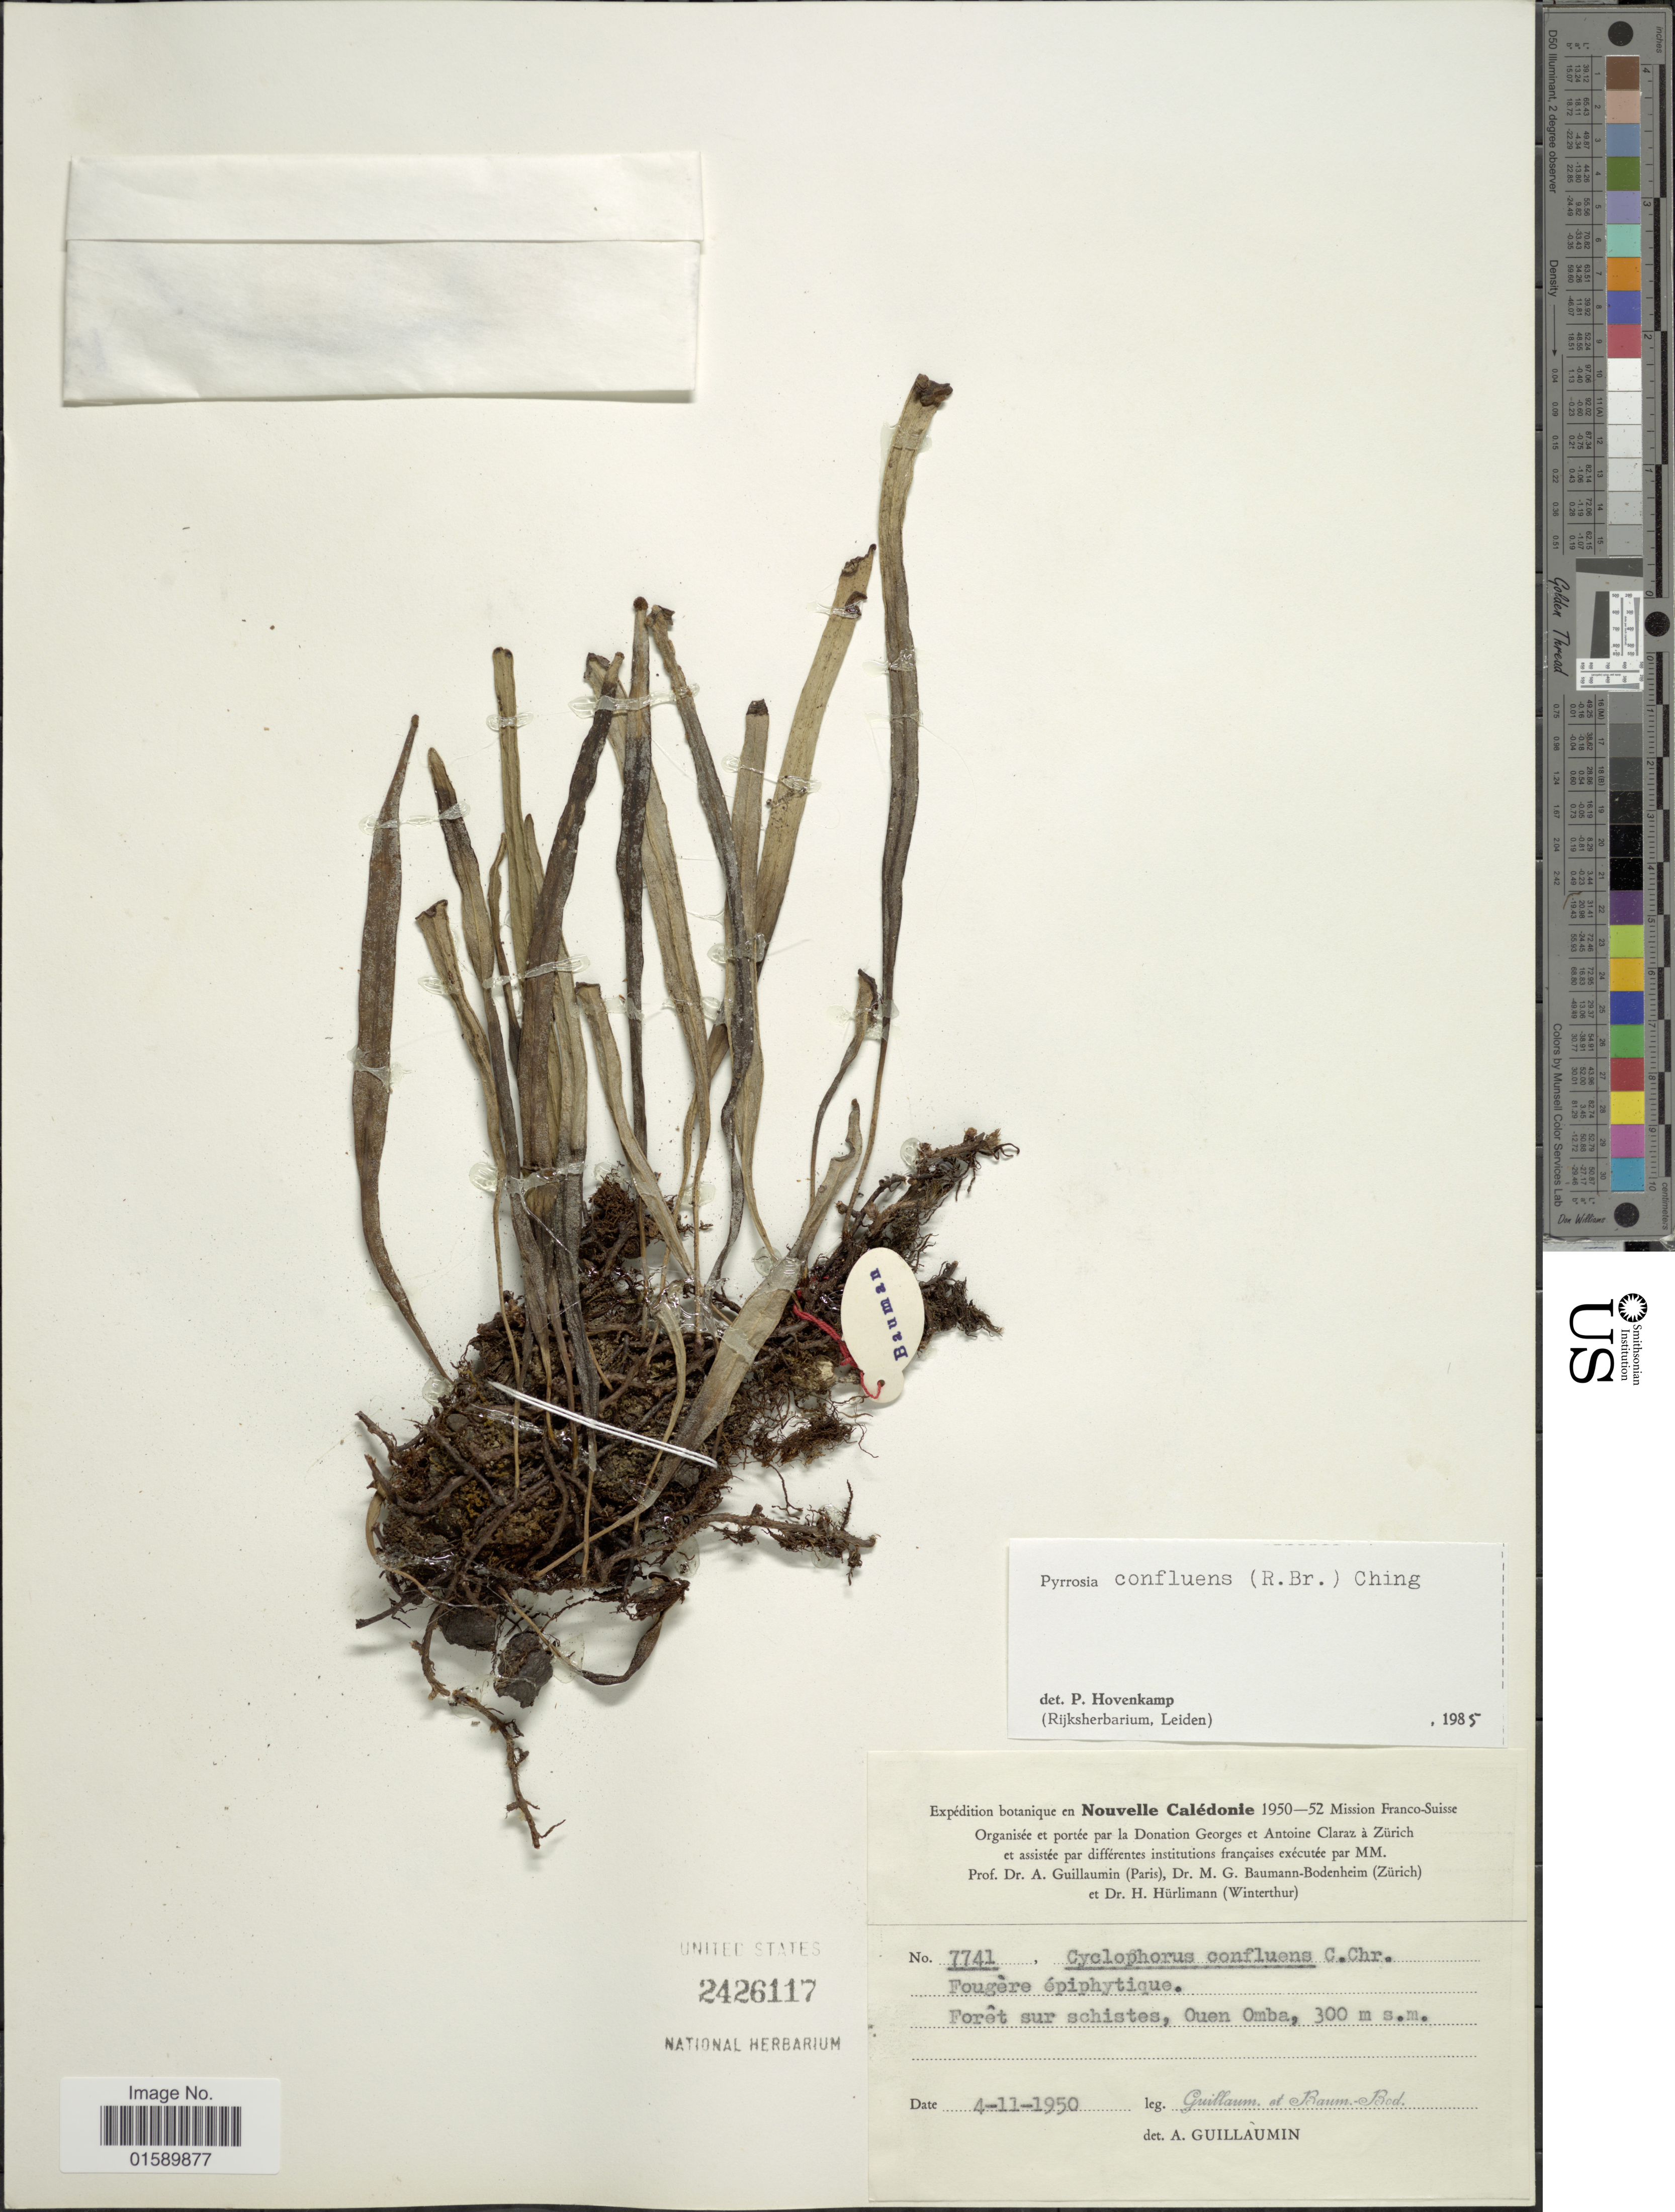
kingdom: Plantae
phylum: Tracheophyta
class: Polypodiopsida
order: Polypodiales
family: Polypodiaceae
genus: Pyrrosia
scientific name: Pyrrosia confluens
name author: (R. Br.) Ching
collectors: A. Guillaumin & M. G. Baumann-Bodenheim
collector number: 7741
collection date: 1950-11-04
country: New Caledonia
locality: Foret sur schistes, Ouen Omba. Nouvelle Caledonie.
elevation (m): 300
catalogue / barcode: US 2426117